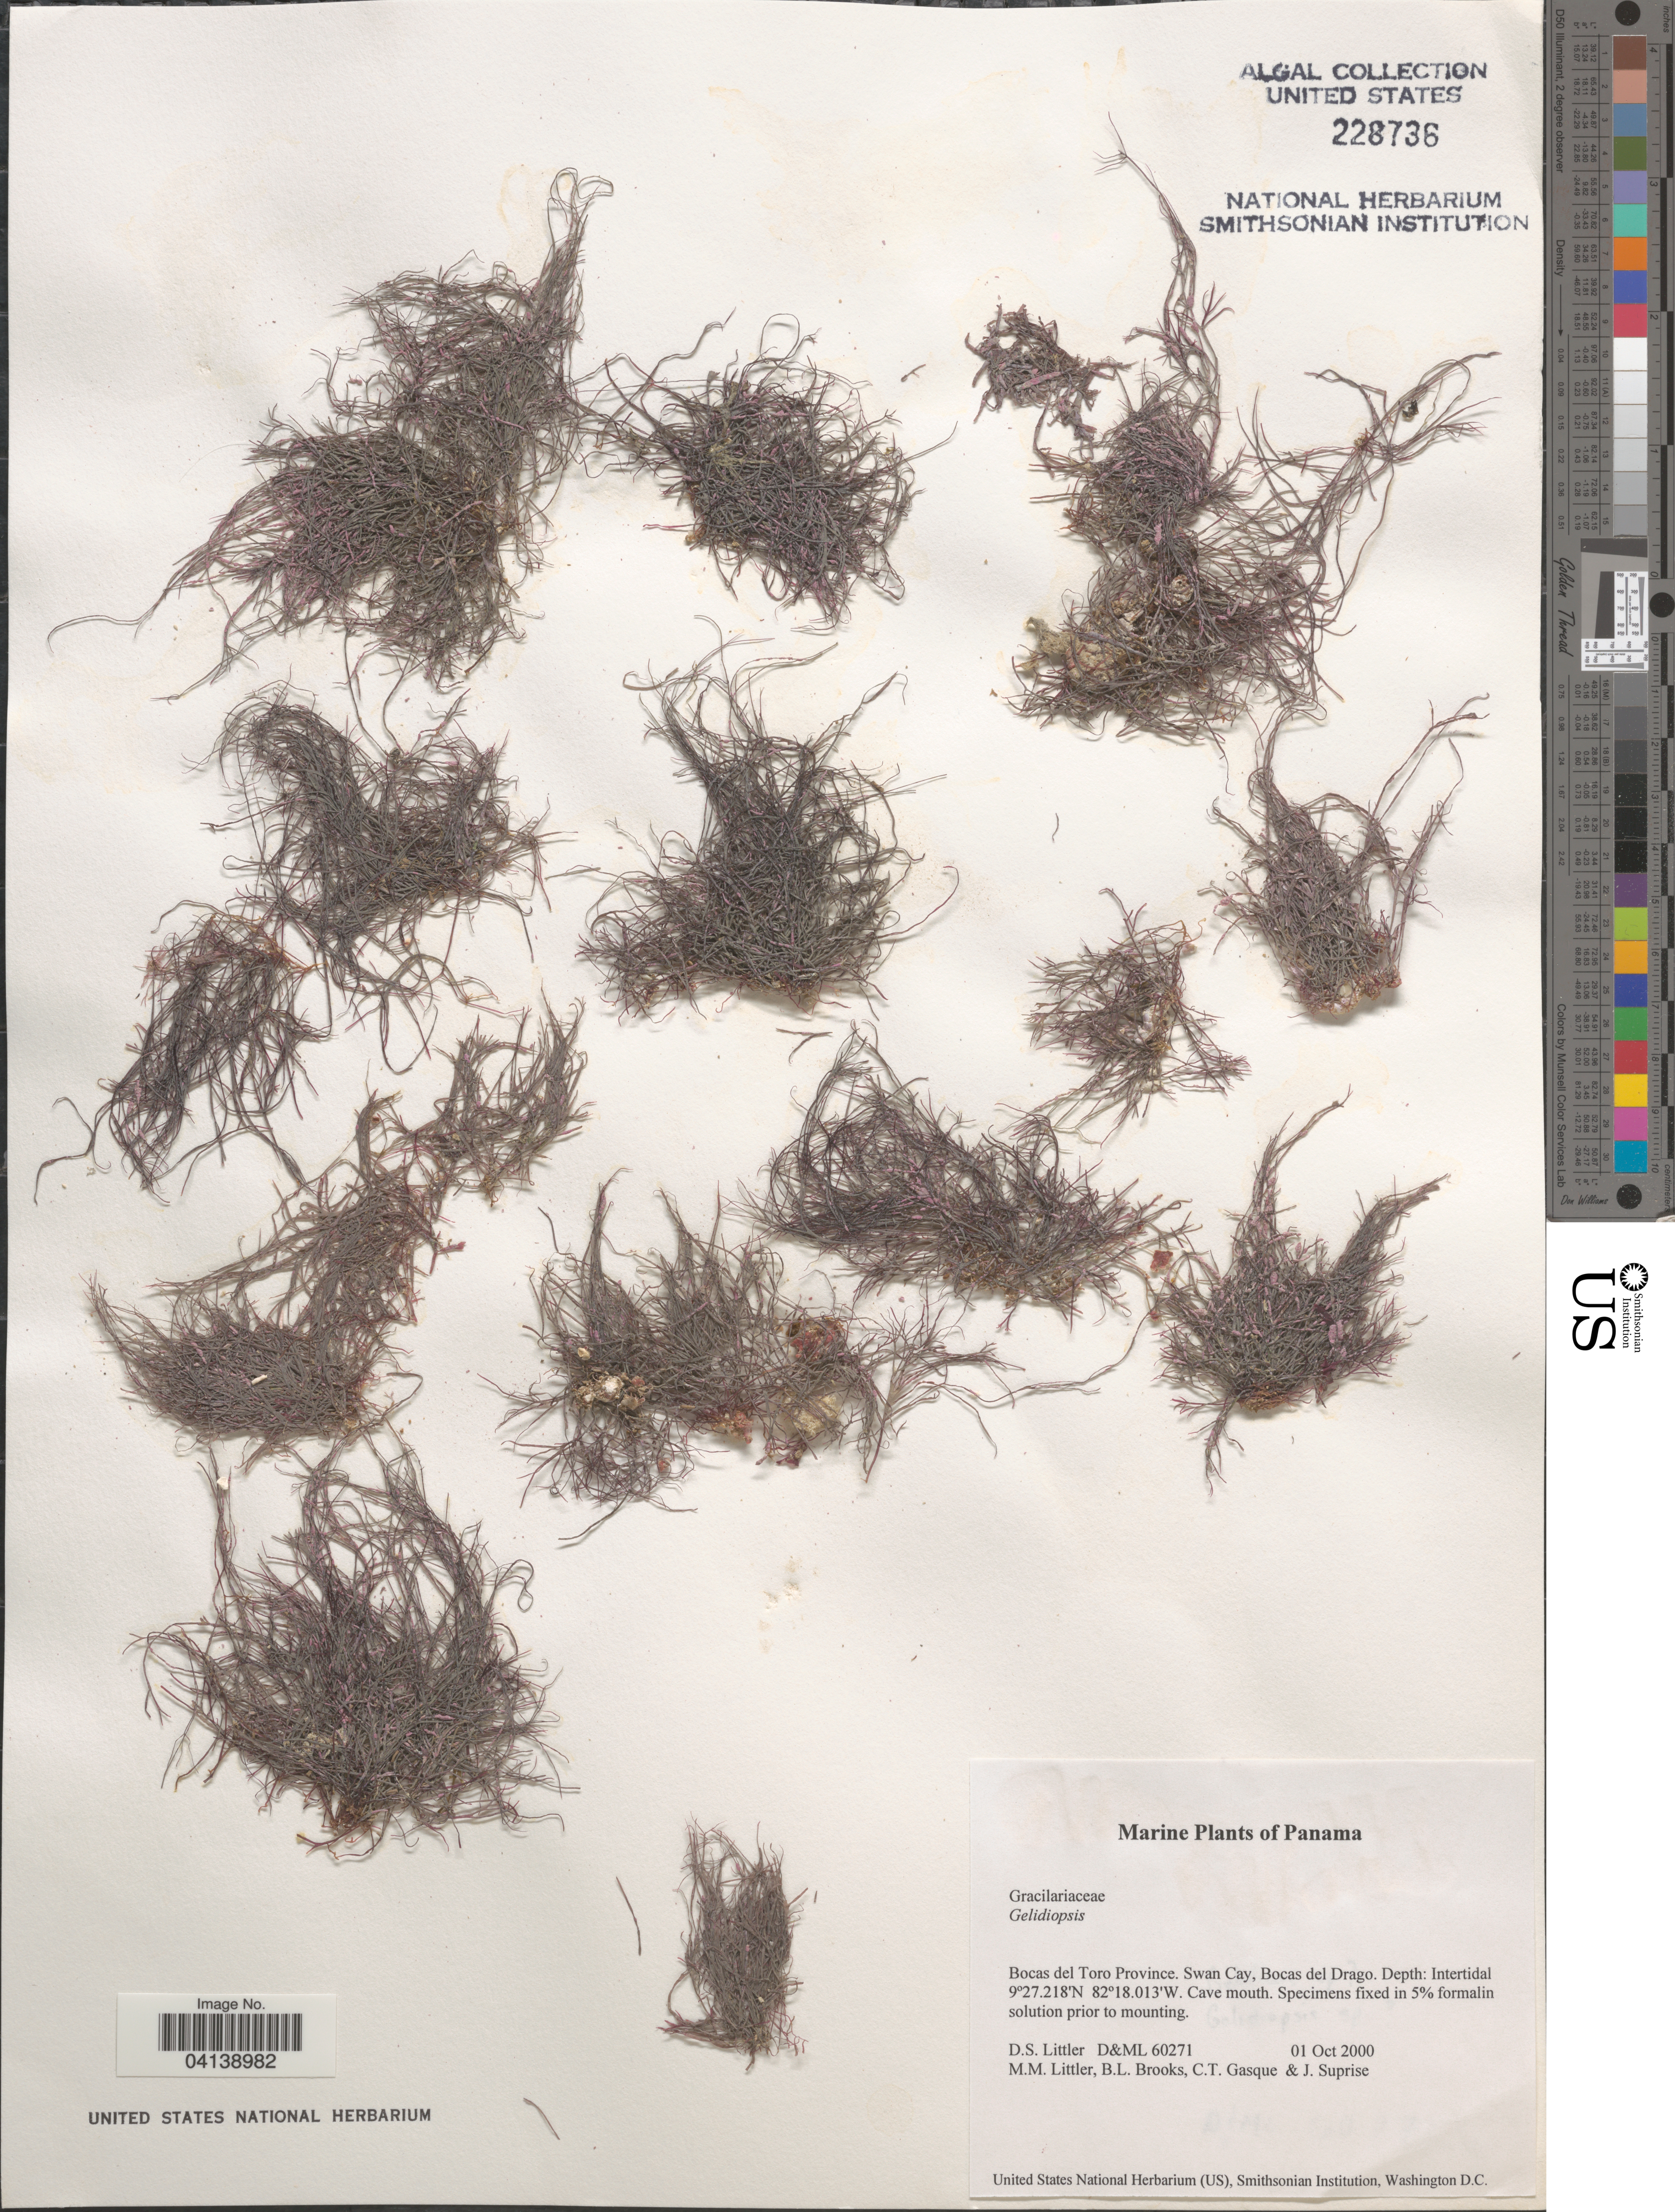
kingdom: Plantae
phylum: Rhodophyta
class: Florideophyceae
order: Rhodymeniales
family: Lomentariaceae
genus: Ceratodictyon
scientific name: Ceratodictyon sp.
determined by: Algae name updating Project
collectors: D. S. Littler, B. Brooks, C. Gasque & J. Suprise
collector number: D&ML 60271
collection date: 2000-10-01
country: Panama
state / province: Bocas del Toro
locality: Swan Cay, Bocas del Drago.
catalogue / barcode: US 228736